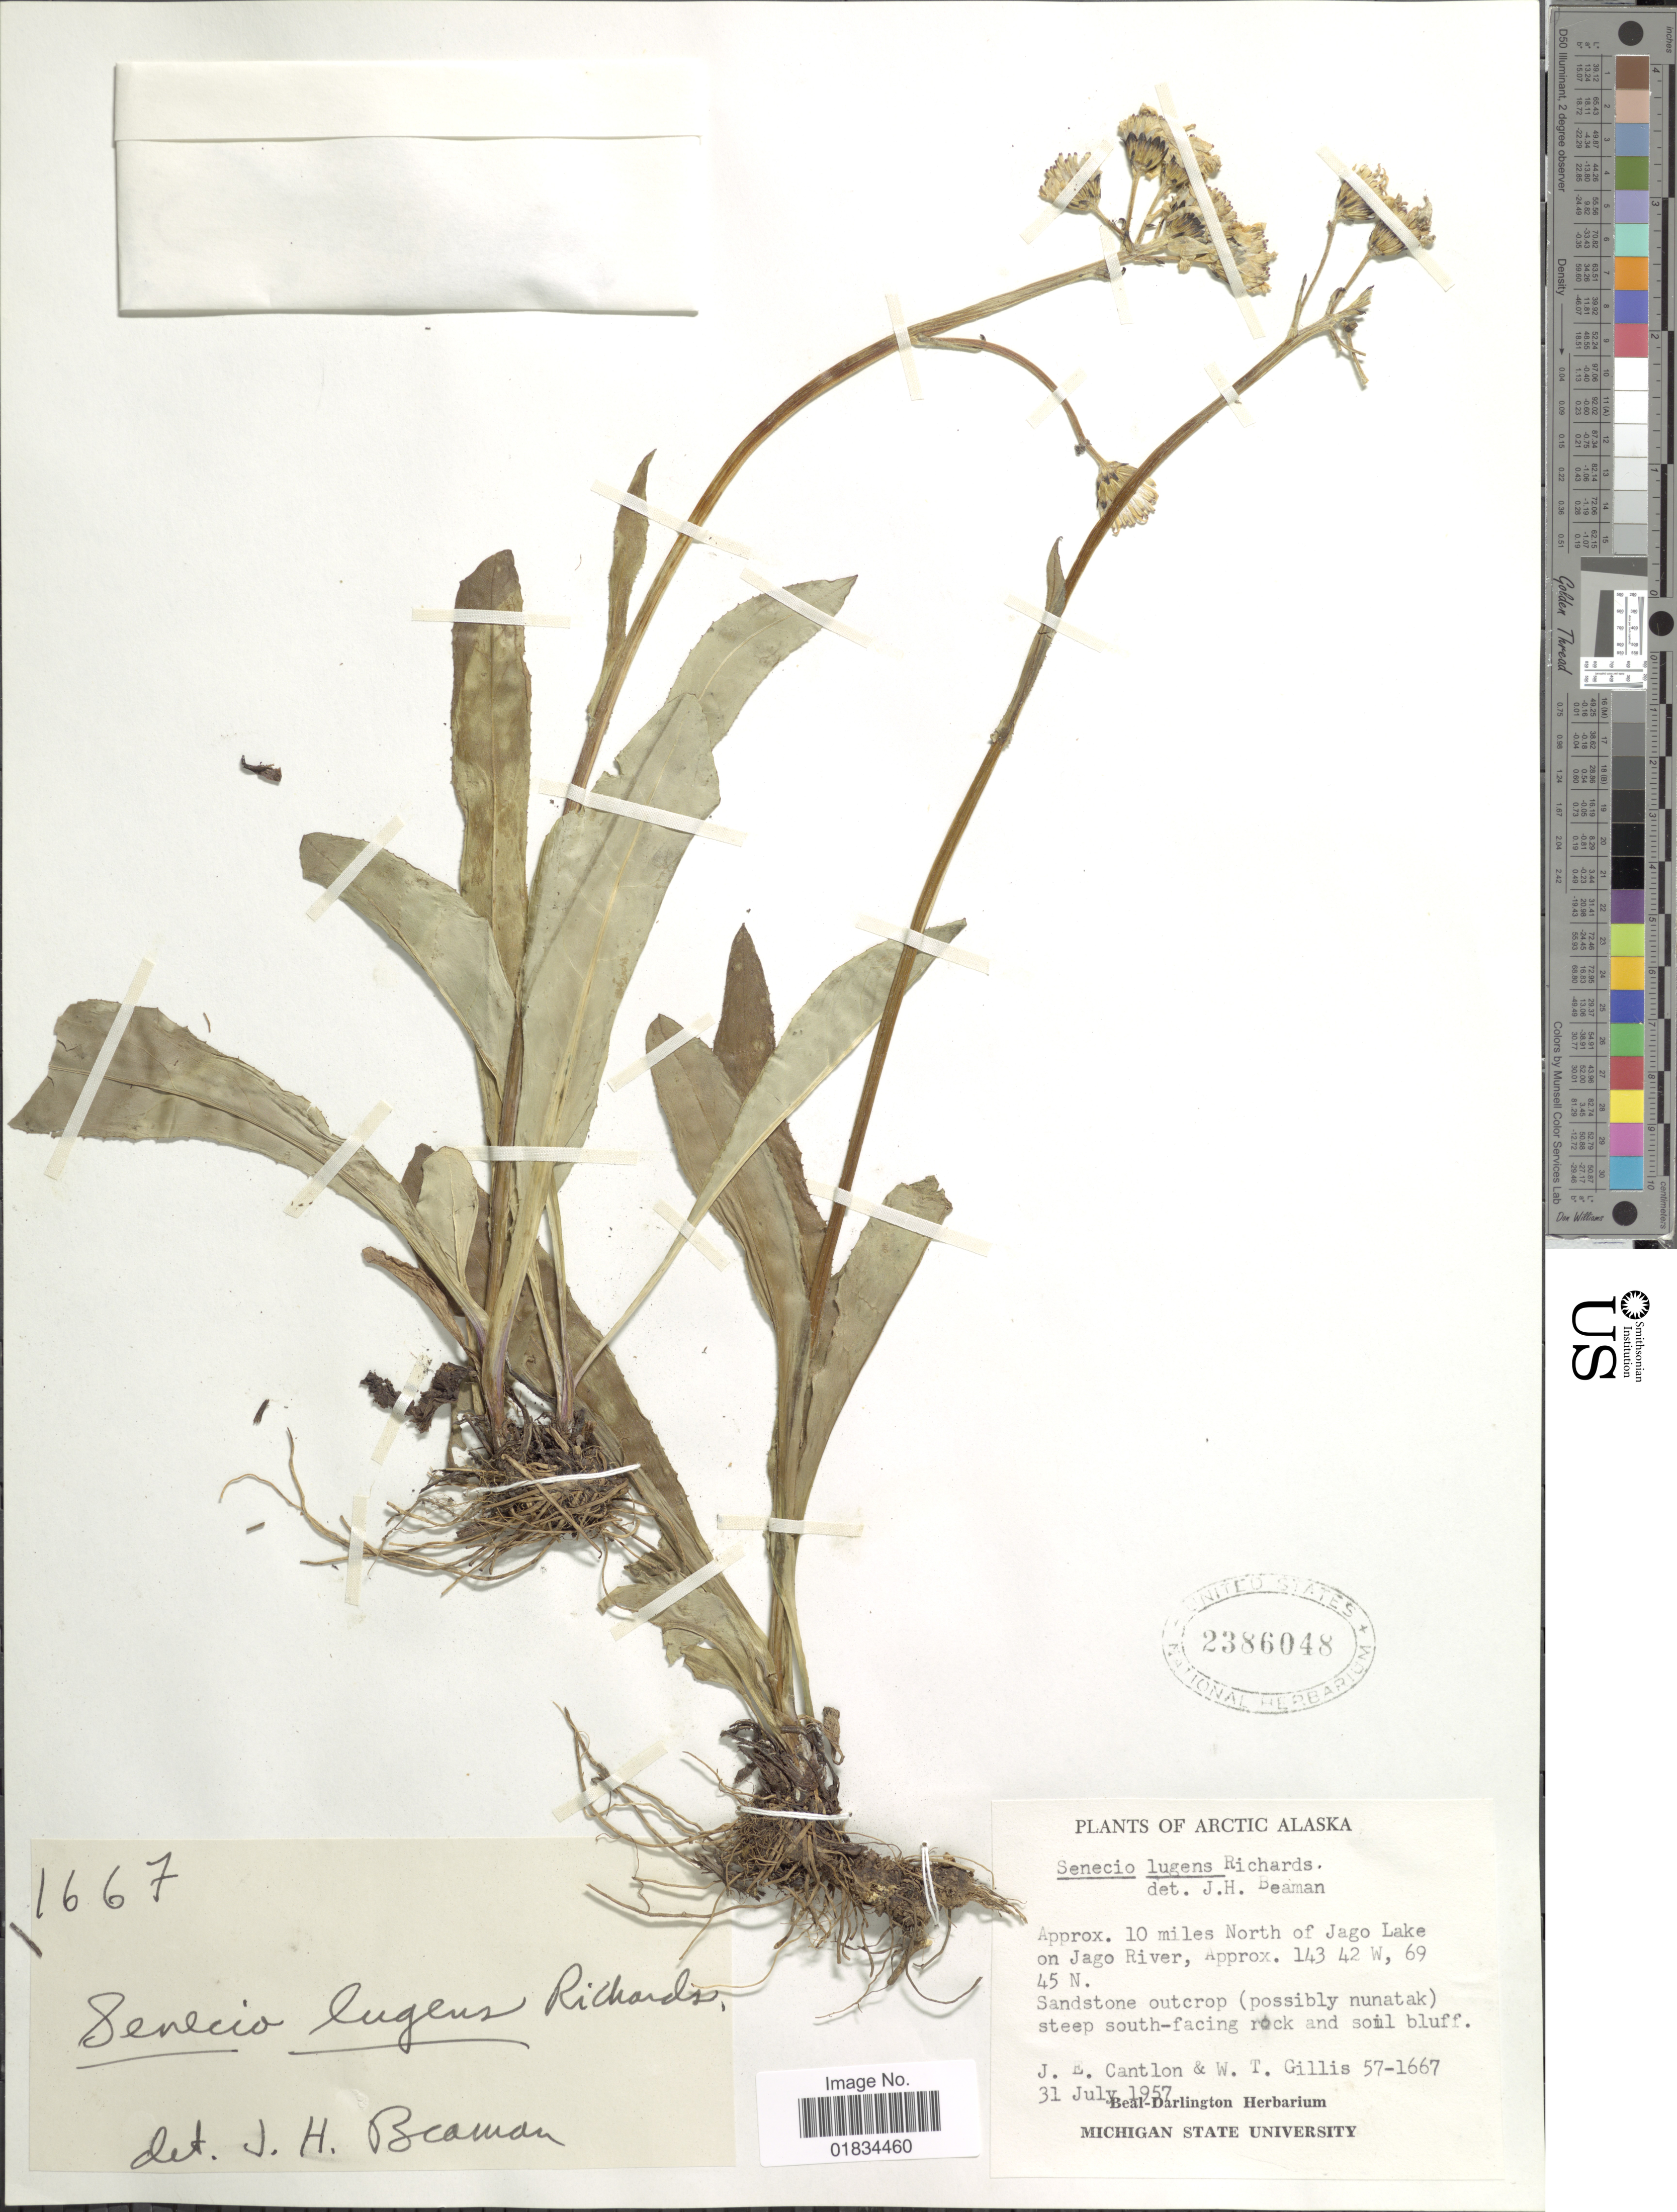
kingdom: Plantae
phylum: Tracheophyta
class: Magnoliopsida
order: Asterales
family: Asteraceae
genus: Senecio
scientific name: Senecio lugens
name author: Richardson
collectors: J. Cantlon & W. T. Gillis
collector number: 57-1667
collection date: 1957-07-31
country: United States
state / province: Alaska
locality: Arctic Alaska, Approx. 10 miles North of Jago Lake on Jago River,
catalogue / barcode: US 2386048